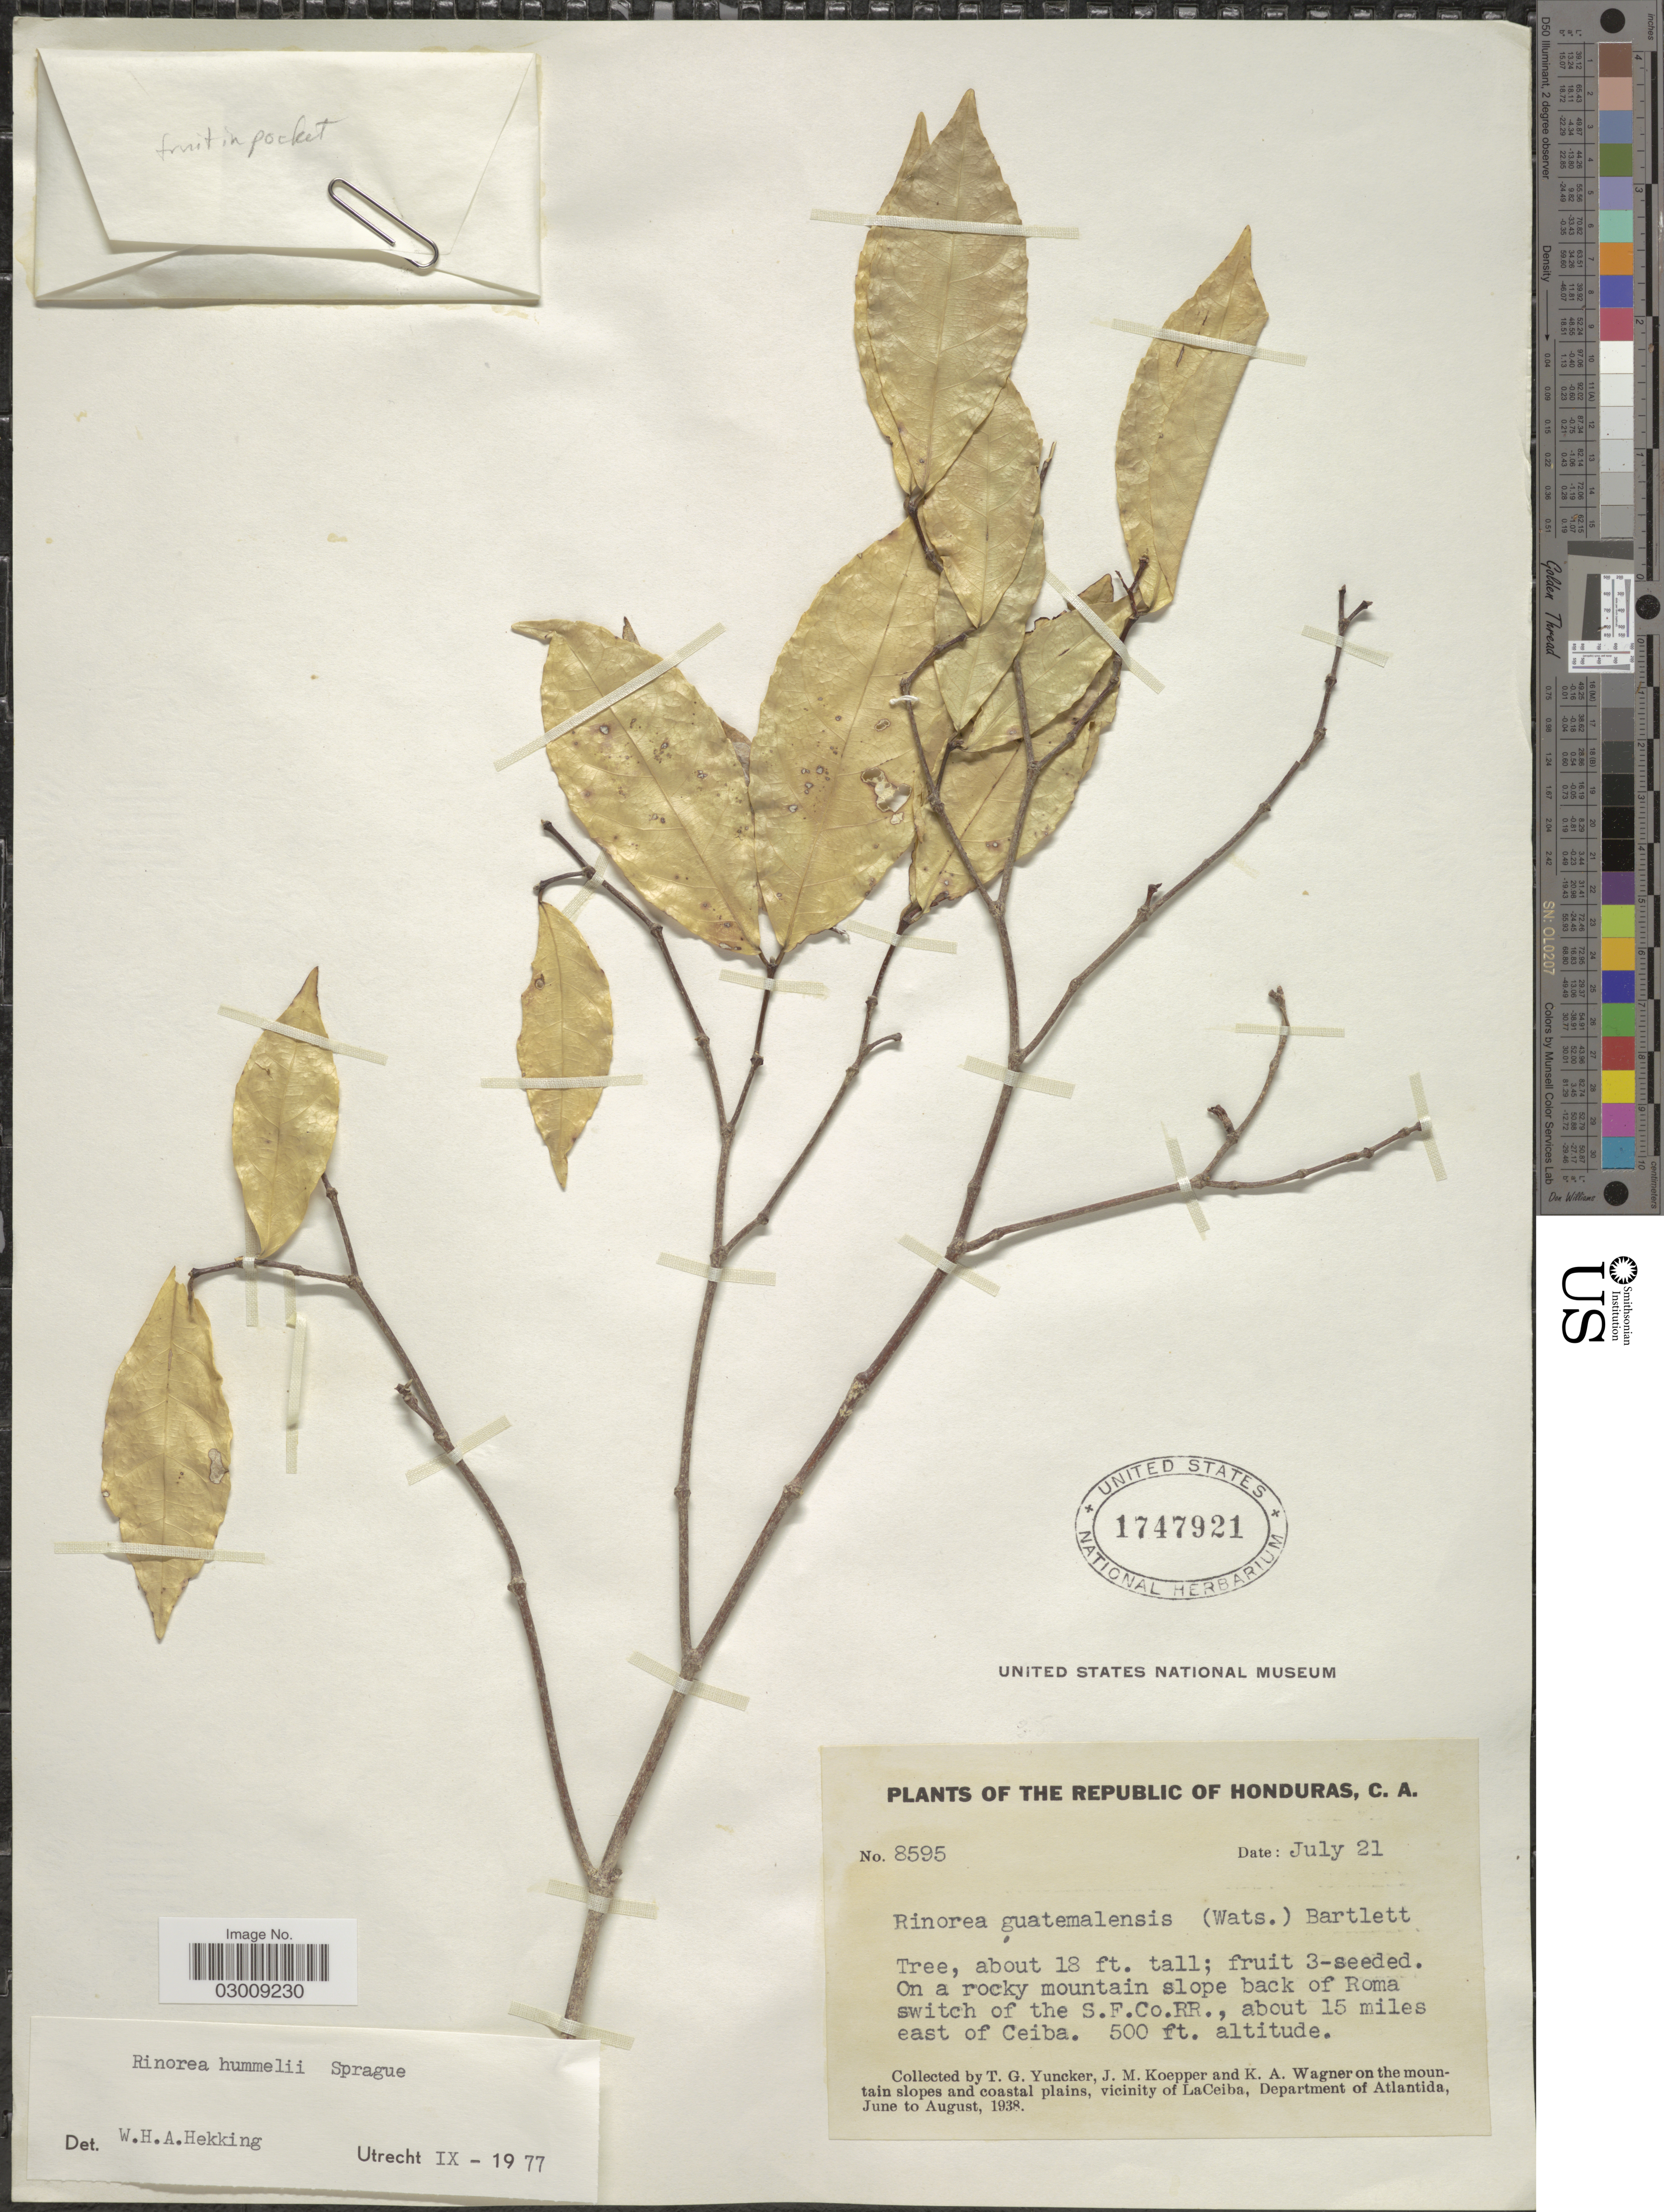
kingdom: Plantae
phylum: Tracheophyta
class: Magnoliopsida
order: Malpighiales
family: Violaceae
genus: Rinorea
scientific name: Rinorea hummelii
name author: Sprague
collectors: T. G. Yuncker, J. M. Koepper & K. A. Wagner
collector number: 8595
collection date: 1938-07-21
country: Honduras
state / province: Atlántida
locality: On a rocky mountain slope back of Roma switch of the S.F.Co.RR., about 15 miles east of Ceiba. On the mountain slopes and coastal plains, vicinity of LaCeiba. Department of Atlantida.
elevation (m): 152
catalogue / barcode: US 1747921